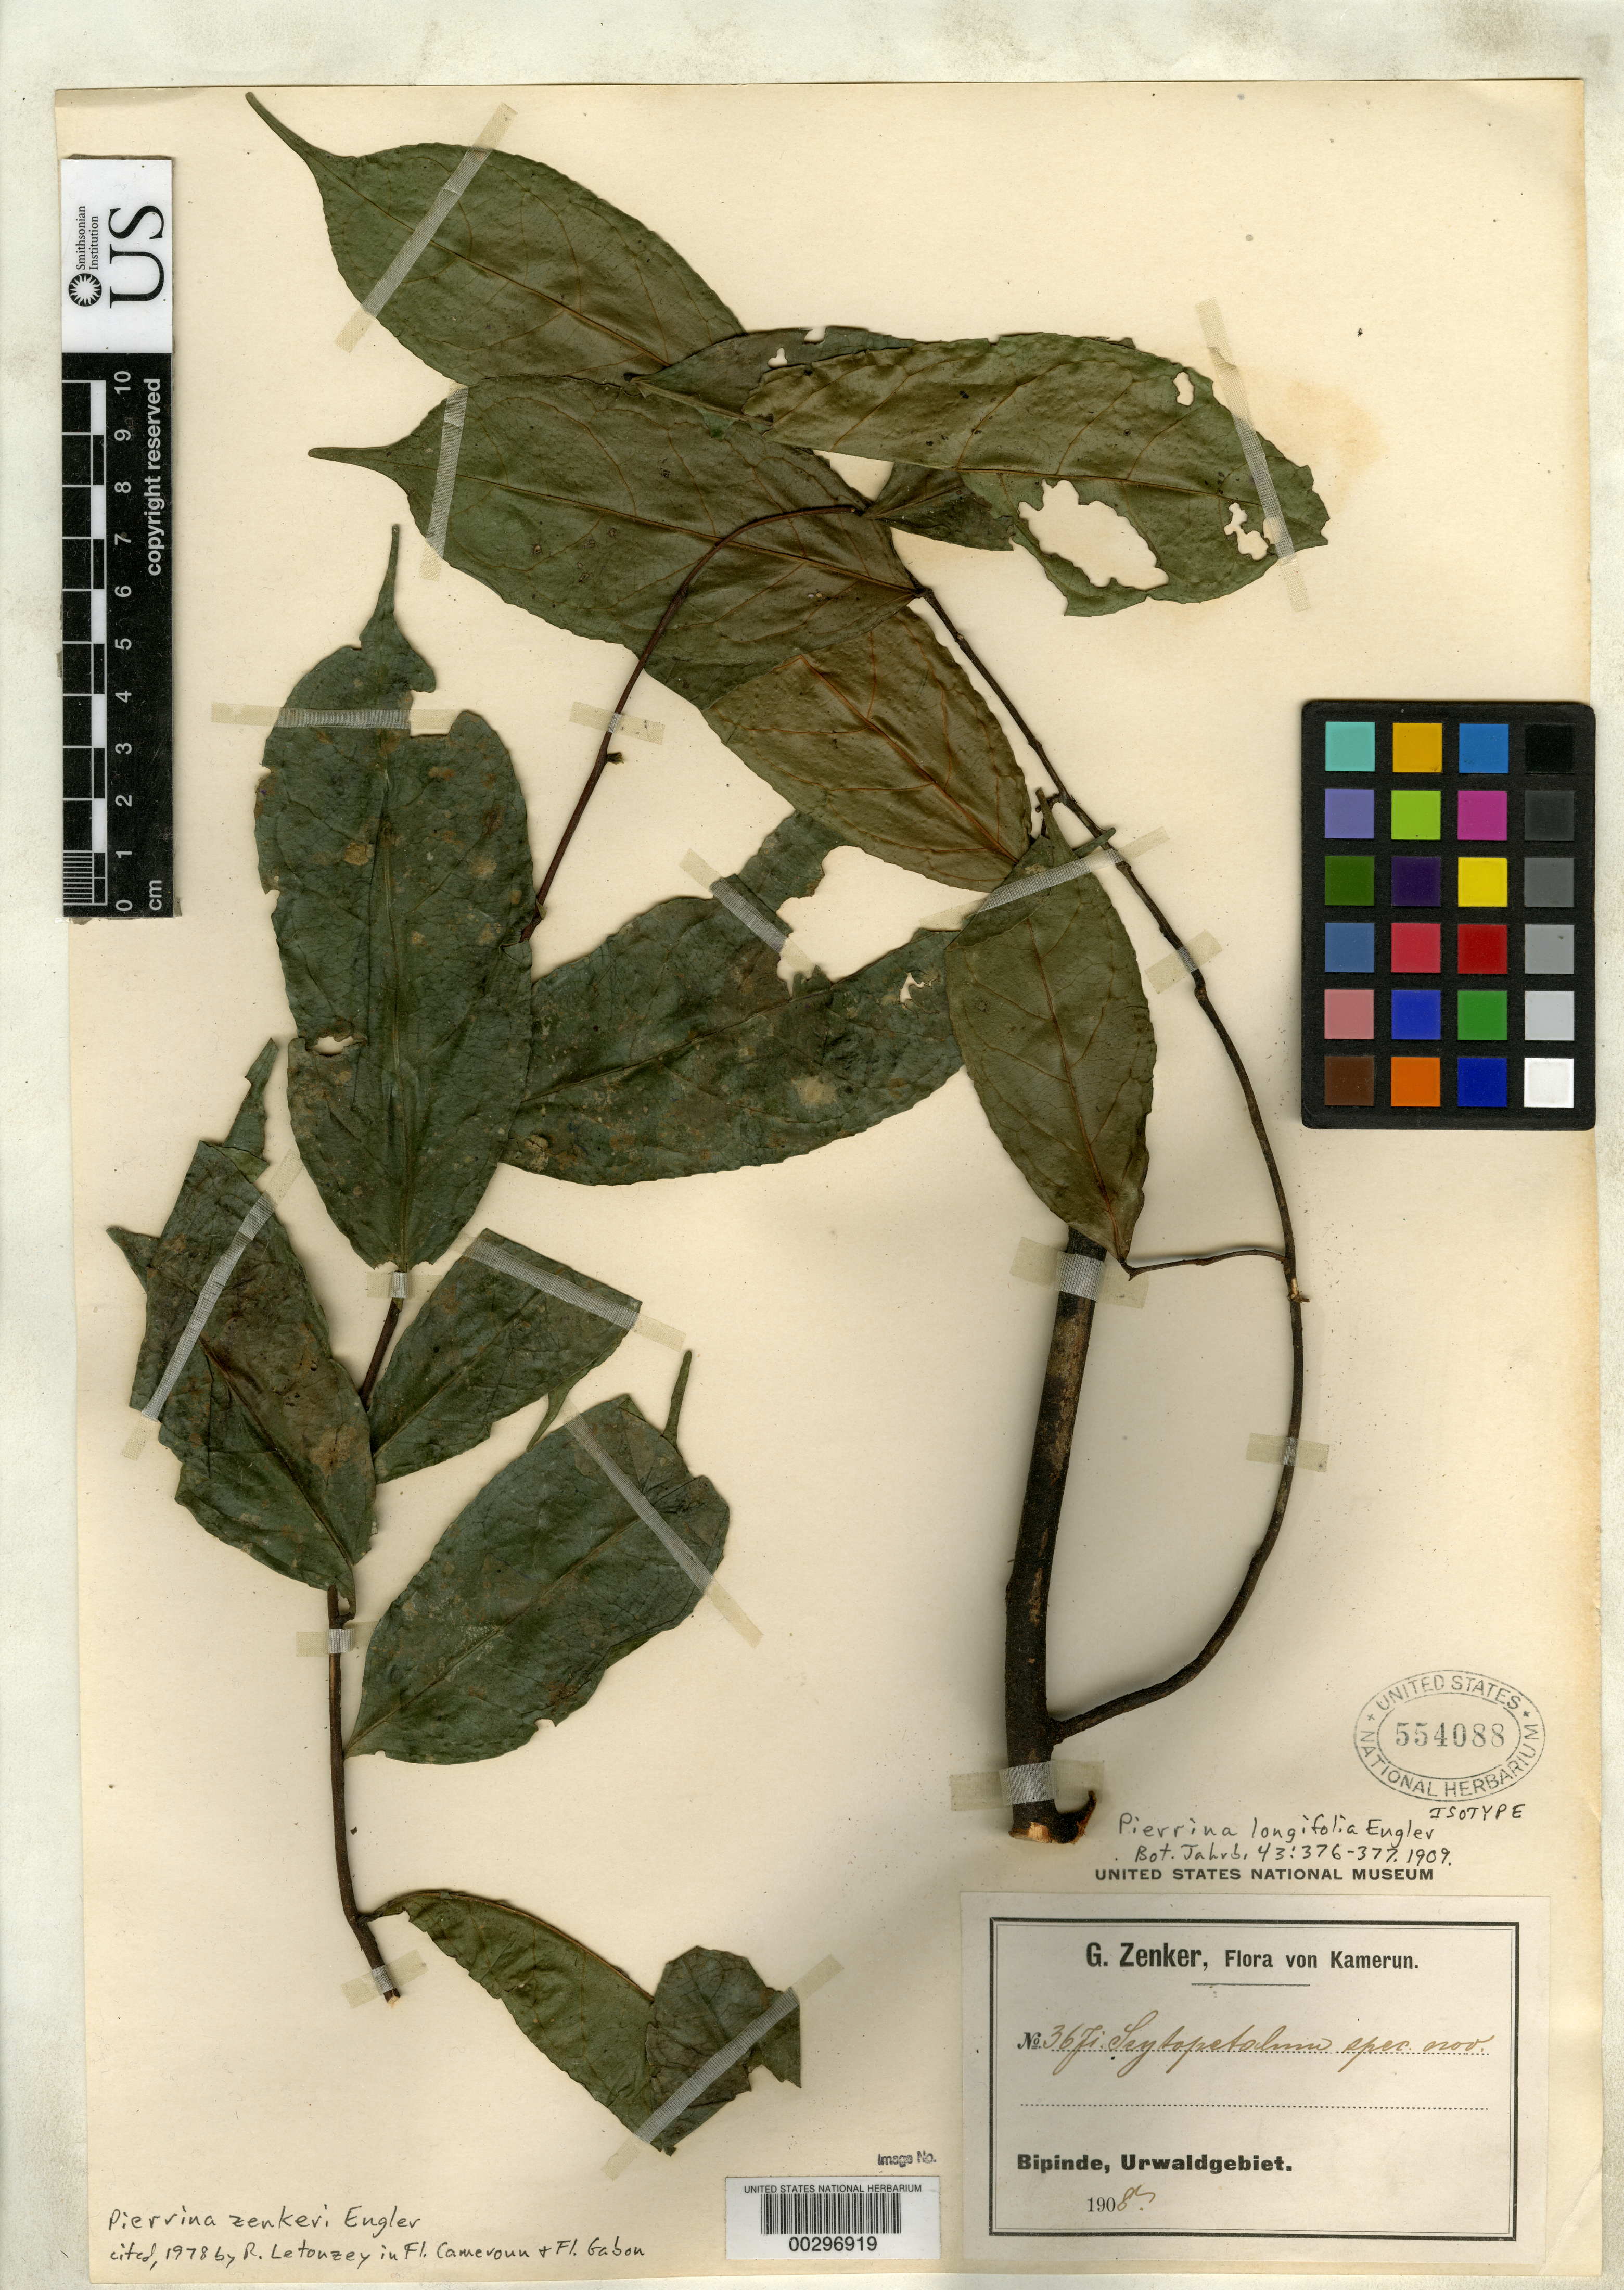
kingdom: Plantae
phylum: Tracheophyta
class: Magnoliopsida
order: Ericales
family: Lecythidaceae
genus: Pierrina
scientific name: Pierrina longifolia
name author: Engl.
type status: Isotype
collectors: G. A. Zenker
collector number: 36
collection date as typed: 1908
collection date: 1908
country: Cameroon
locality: Bipinde, Urwaldgebiet.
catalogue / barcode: US 554088